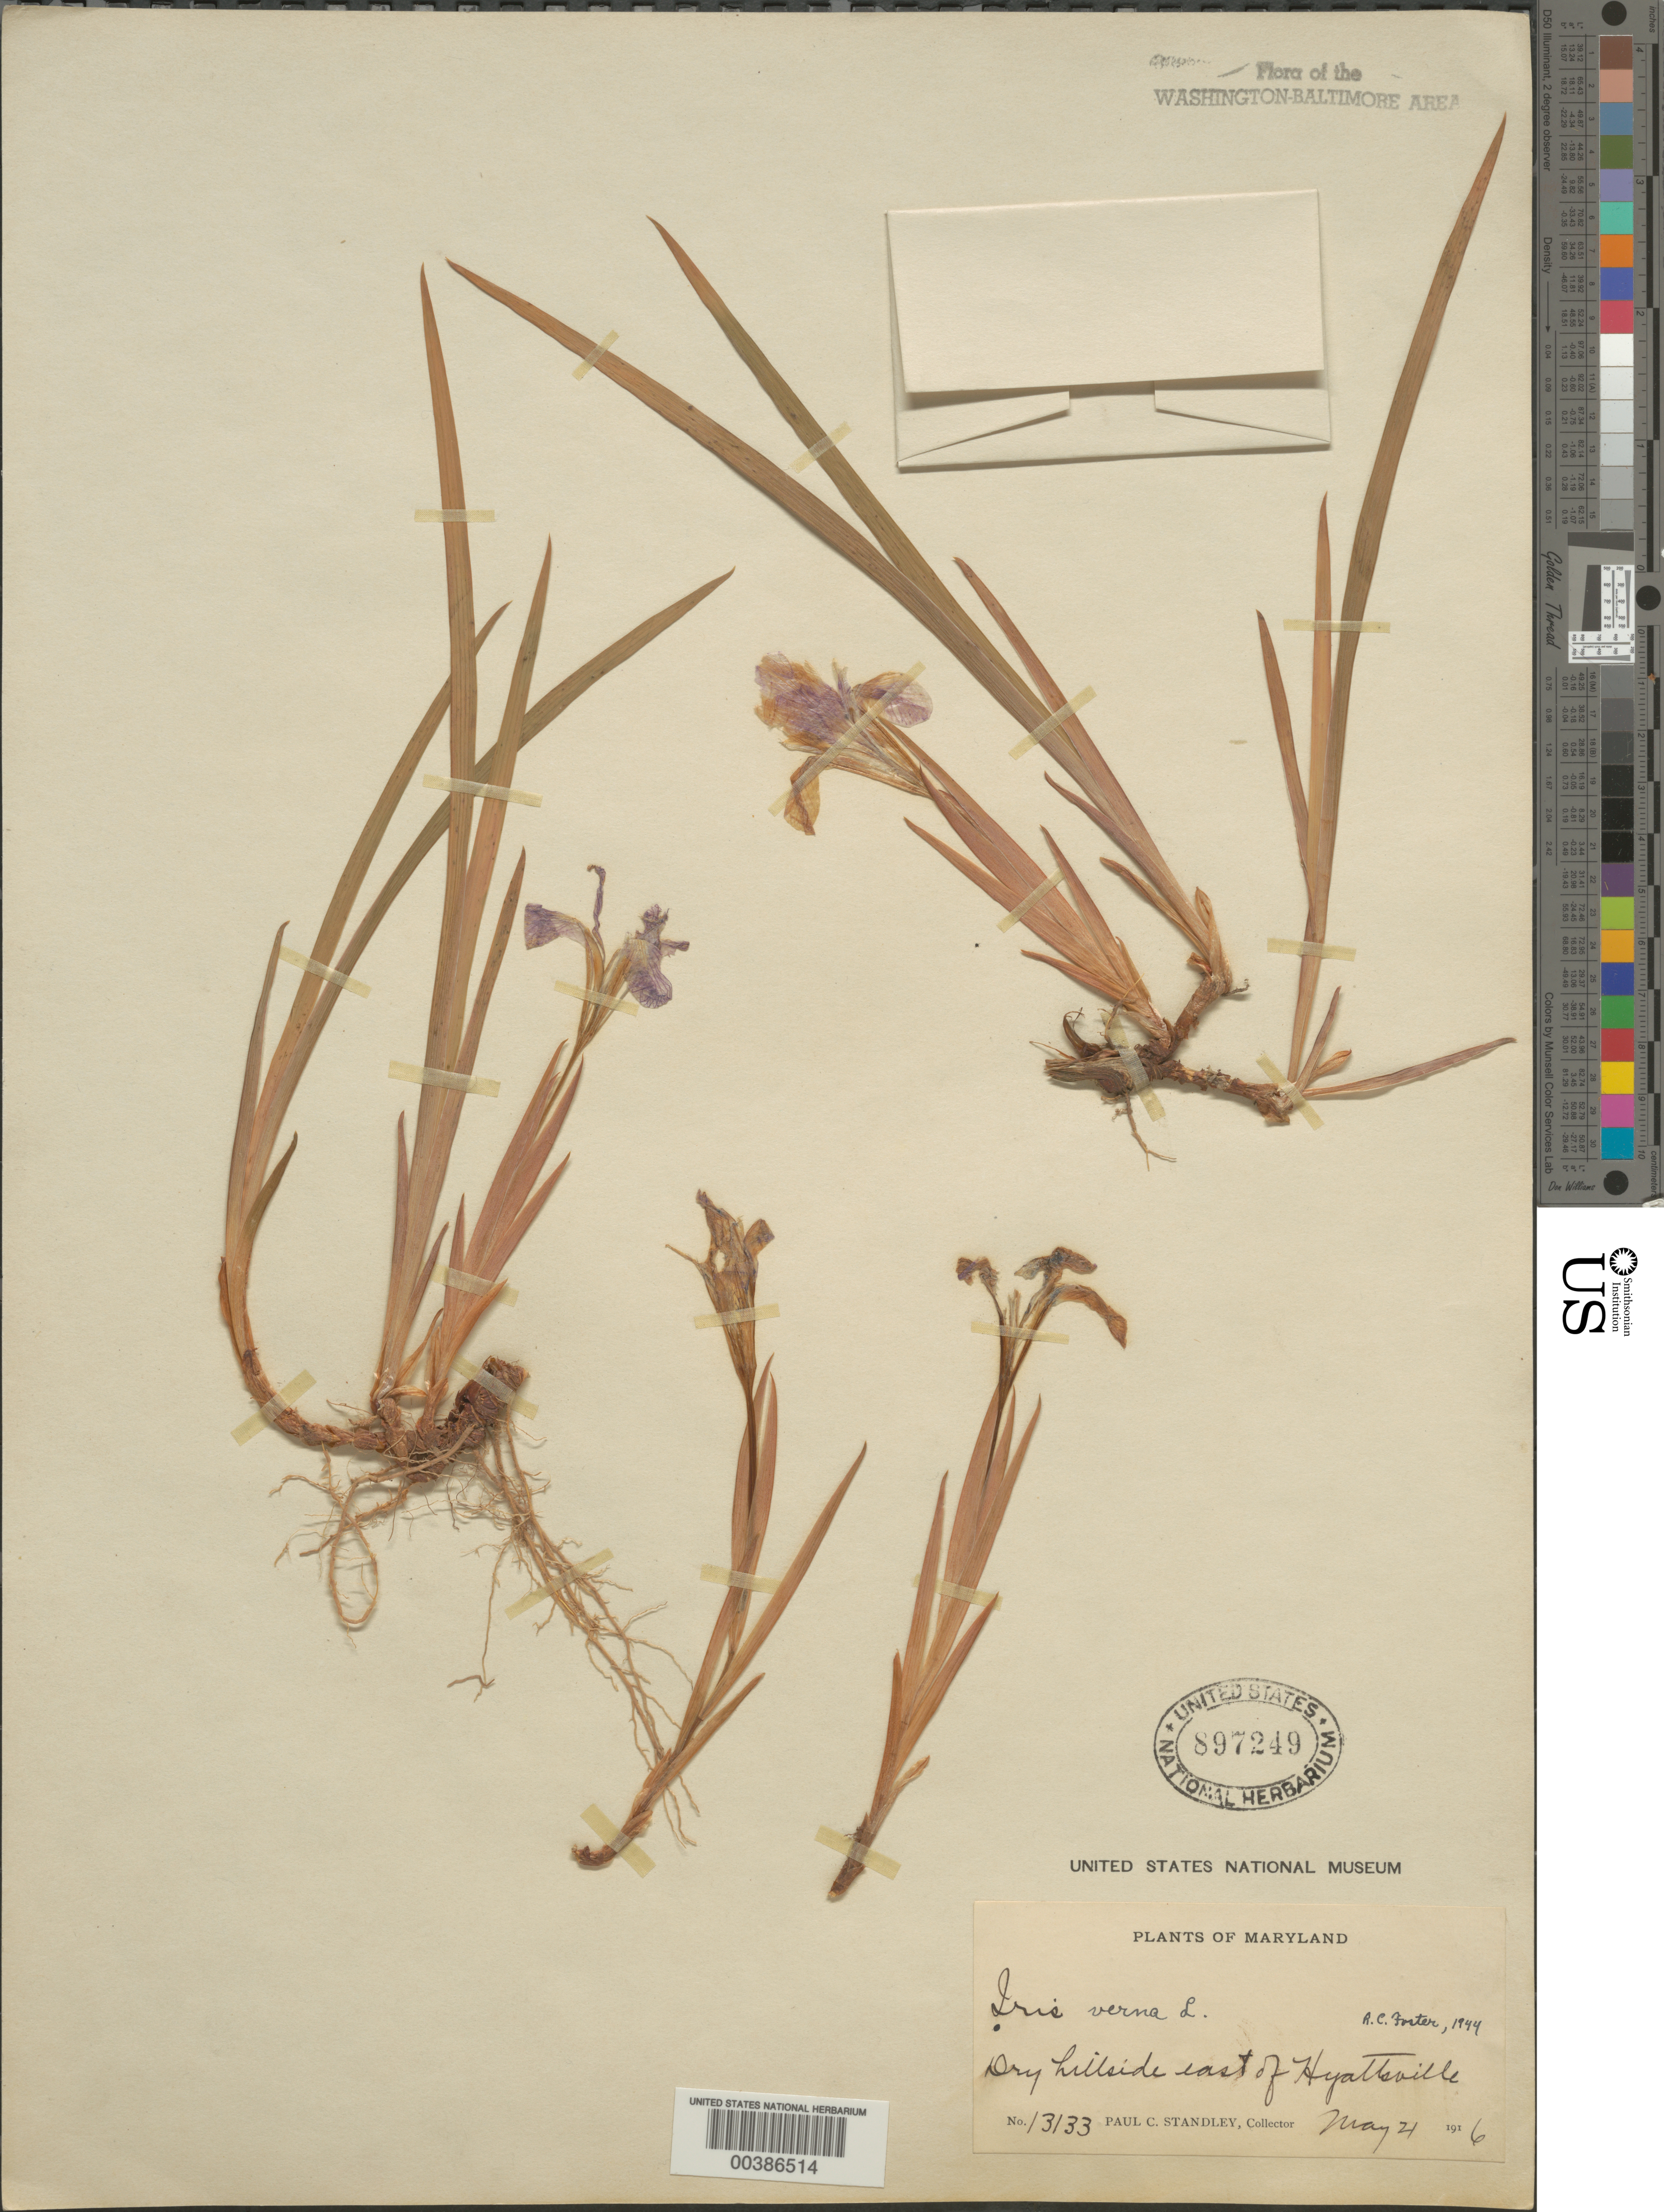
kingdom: Plantae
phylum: Tracheophyta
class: Liliopsida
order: Asparagales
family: Iridaceae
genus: Iris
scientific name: Iris verna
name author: L.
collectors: P. C. Standley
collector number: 13133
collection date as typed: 21 May 1916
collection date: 1916-05-21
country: United States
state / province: Maryland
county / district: Prince George's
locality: East of Hyattsville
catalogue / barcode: US 897249